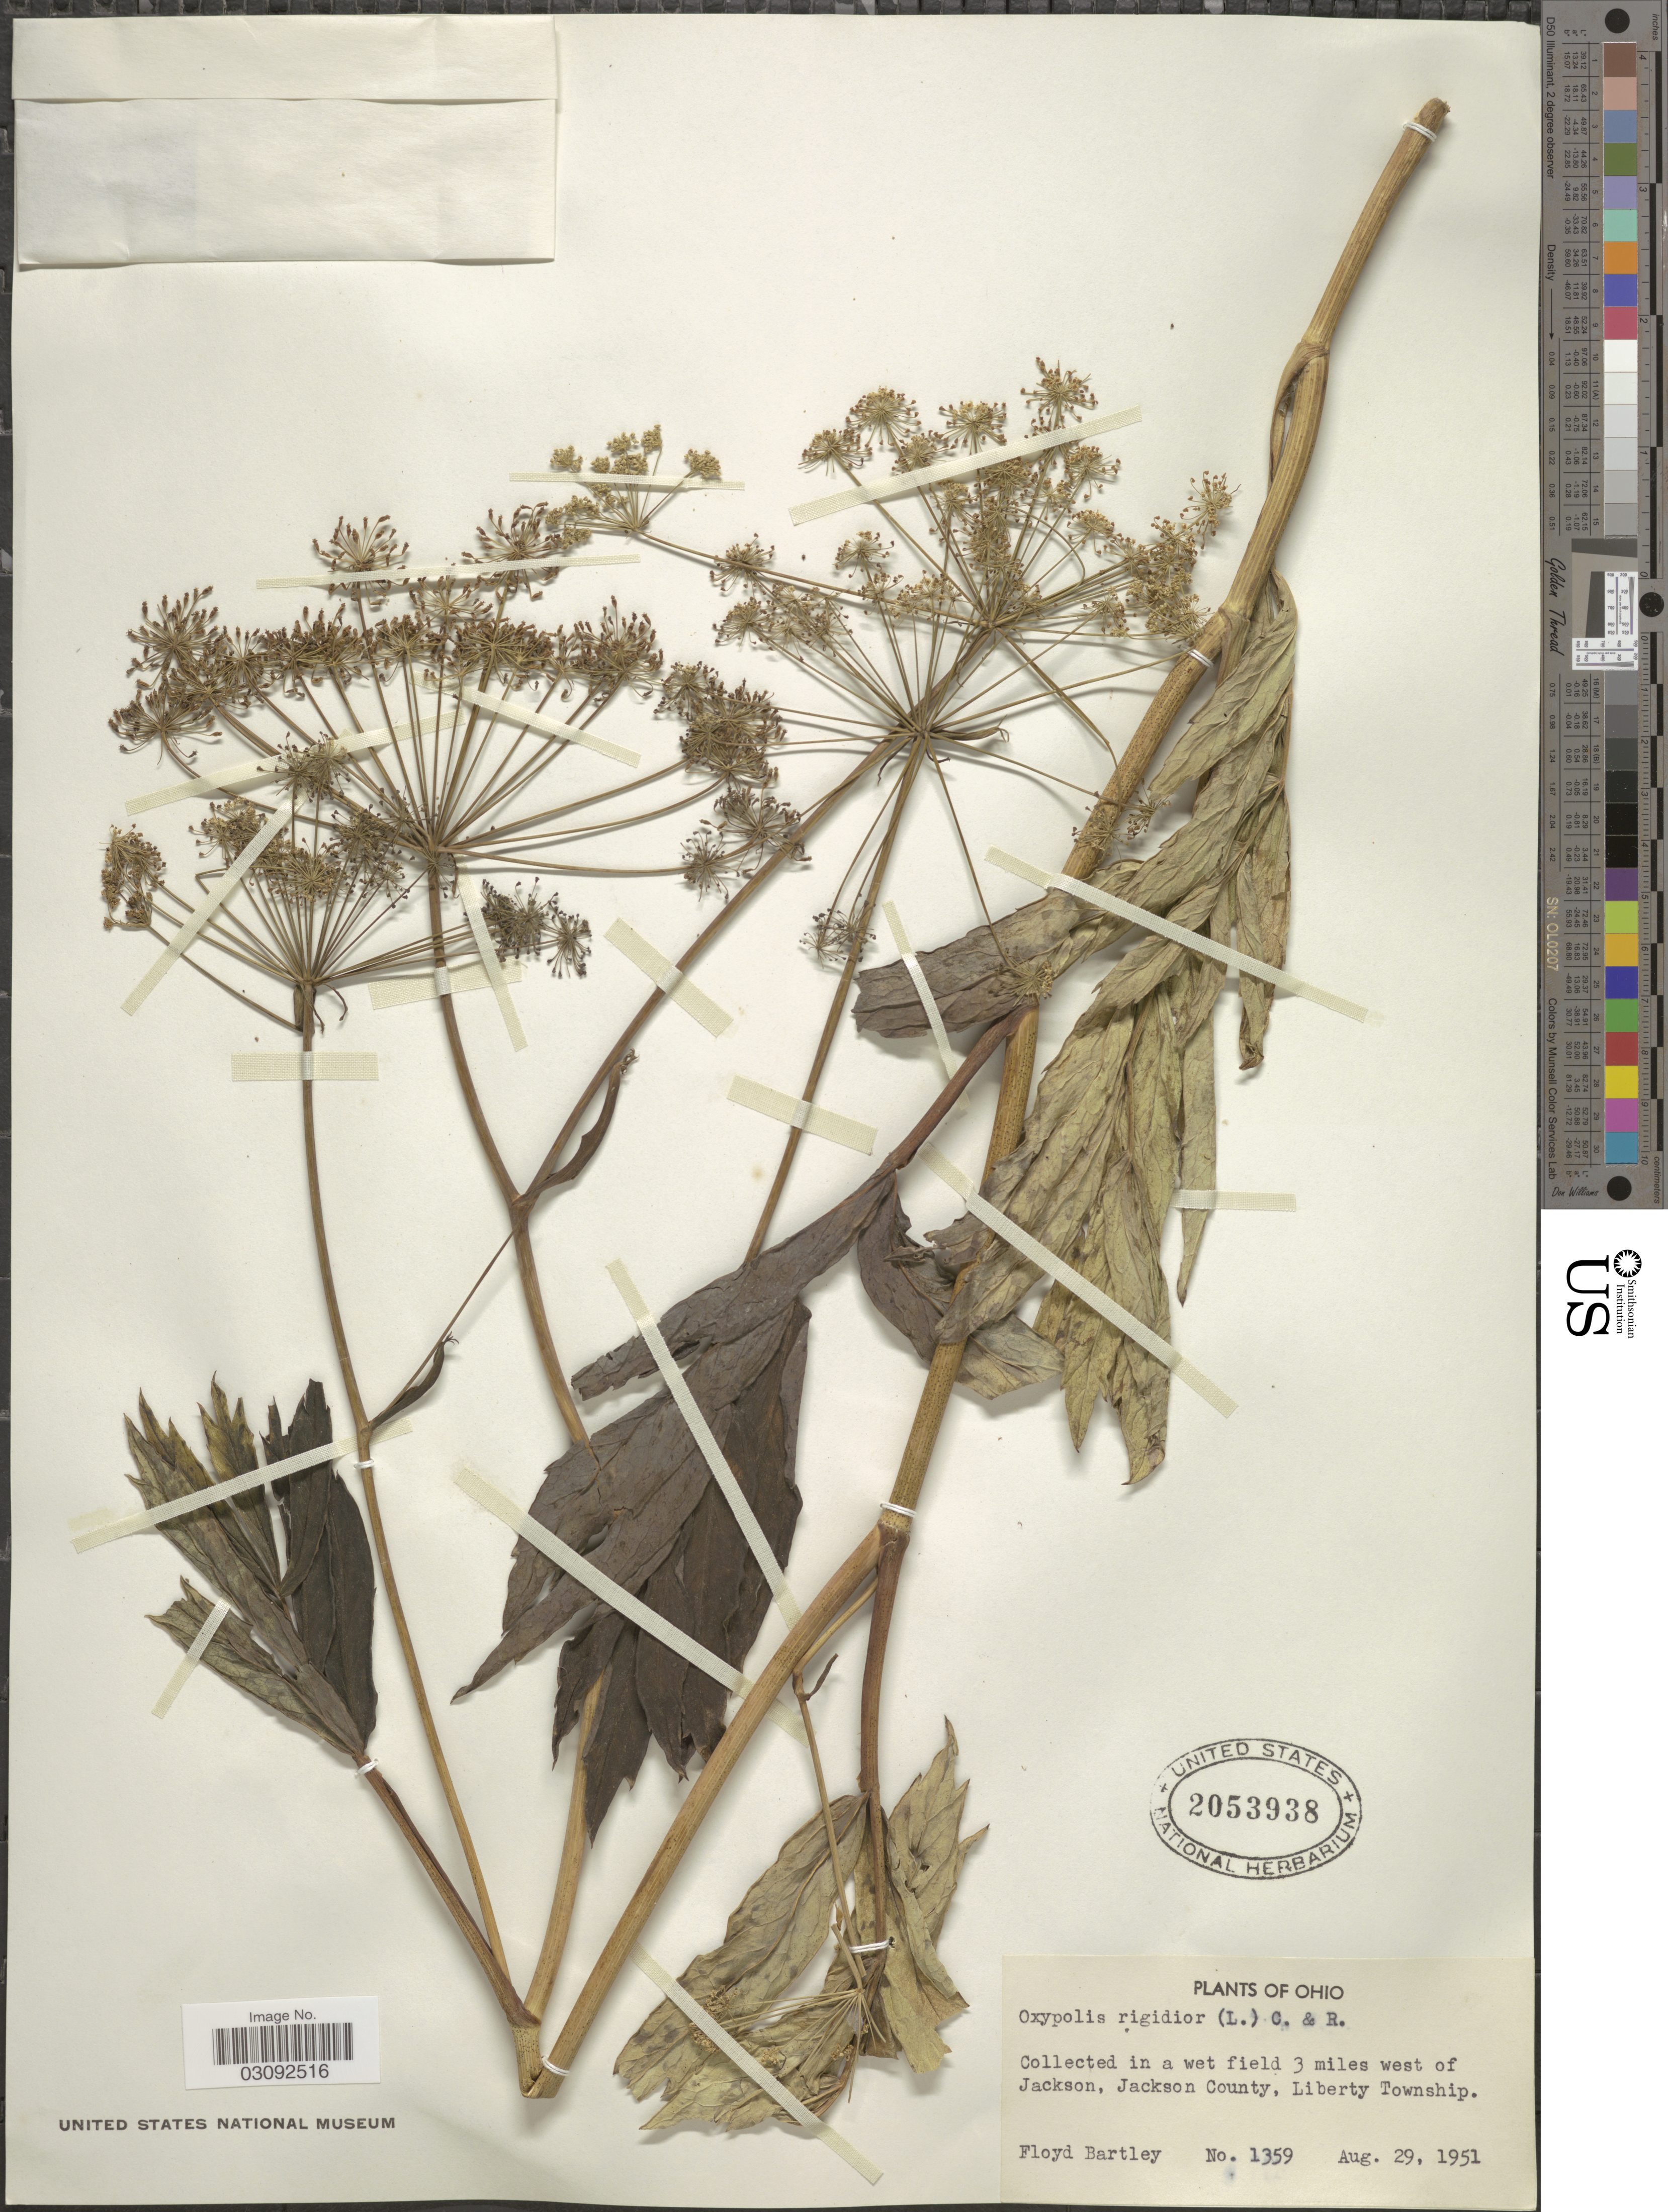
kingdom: Plantae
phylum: Tracheophyta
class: Magnoliopsida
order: Apiales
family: Apiaceae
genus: Oxypolis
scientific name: Oxypolis rigidior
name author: (L.) Raf.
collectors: F. Bartley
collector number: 1359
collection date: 1951-08-29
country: United States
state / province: Ohio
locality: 3 miles west of Jackson, Jackson County, Liberty Township.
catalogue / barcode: US 2053938